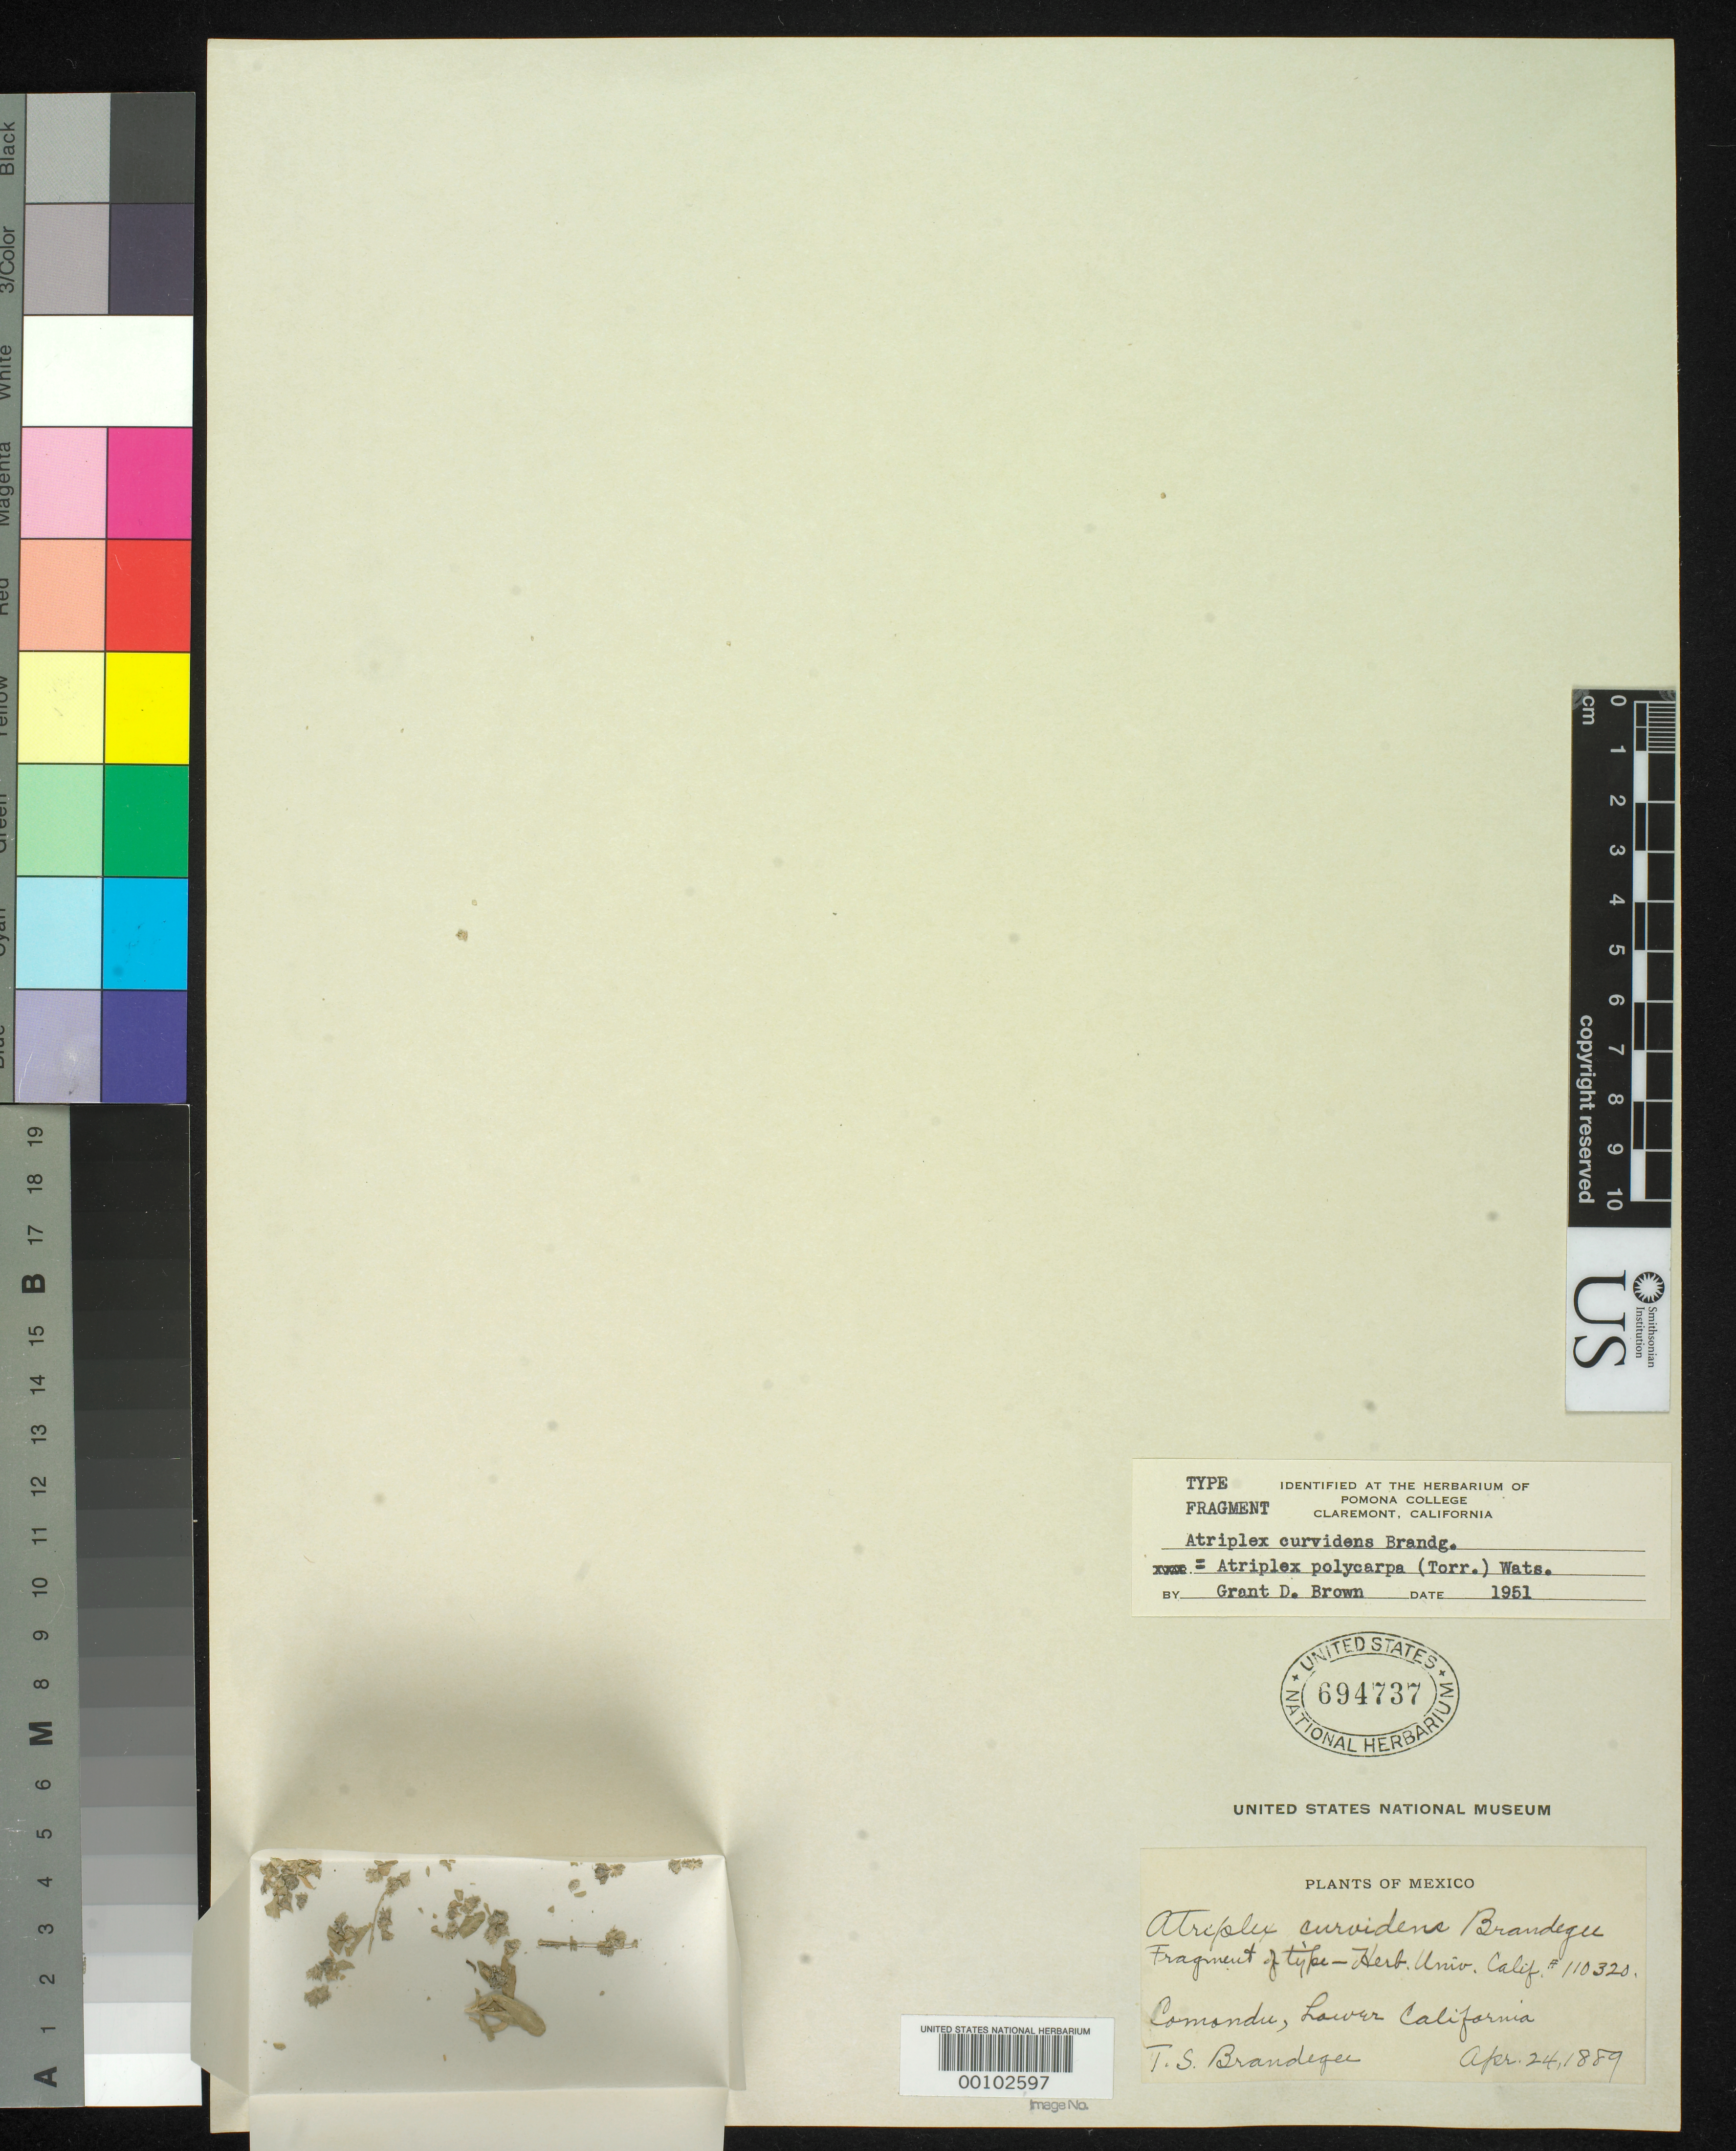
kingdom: Plantae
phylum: Tracheophyta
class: Magnoliopsida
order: Caryophyllales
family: Amaranthaceae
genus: Atriplex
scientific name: Atriplex curvidens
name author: Brandegee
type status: Type Collection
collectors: T. S. Brandegee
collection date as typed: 24 Apr 1889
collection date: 1889-04-24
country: Mexico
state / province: Baja California Sur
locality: Comondu.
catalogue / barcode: US 694737